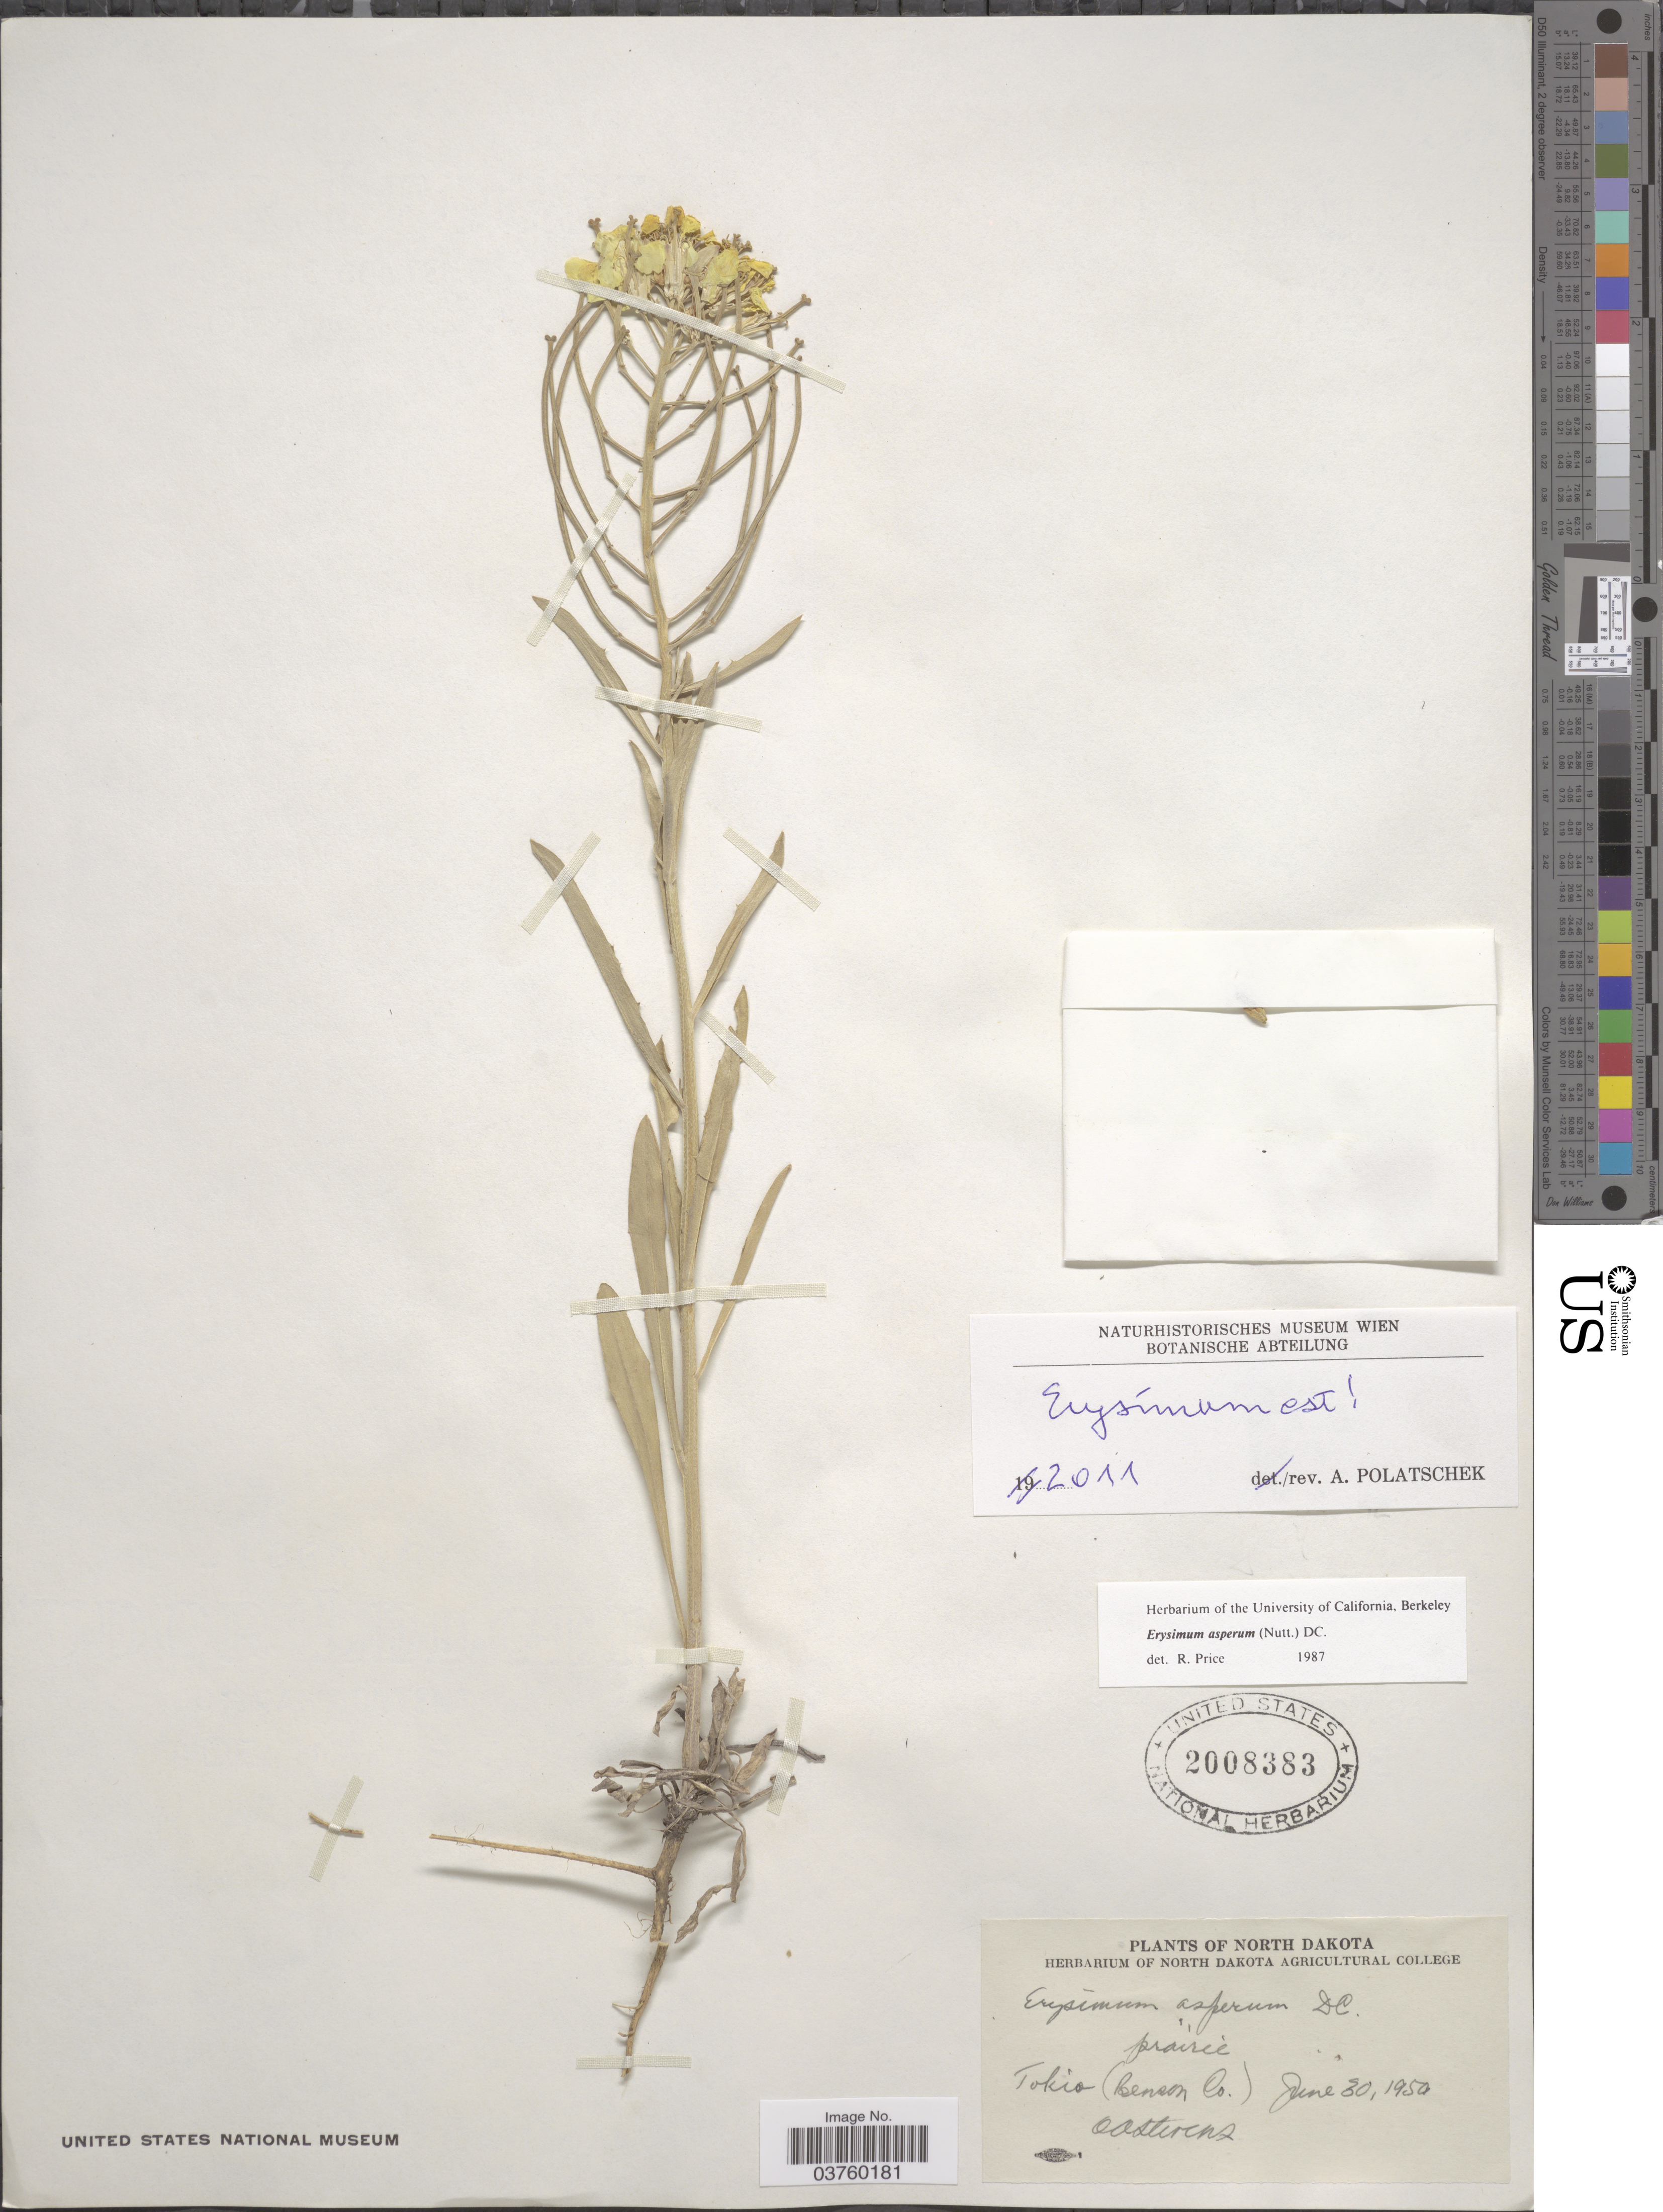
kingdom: Plantae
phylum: Tracheophyta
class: Magnoliopsida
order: Brassicales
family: Brassicaceae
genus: Erysimum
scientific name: Erysimum asperum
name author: (Nutt.) DC.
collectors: O. A. Stevens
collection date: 1950-06-30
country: United States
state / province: North Dakota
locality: Prairie. Tokio (Benson Co.)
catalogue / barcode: US 2008383